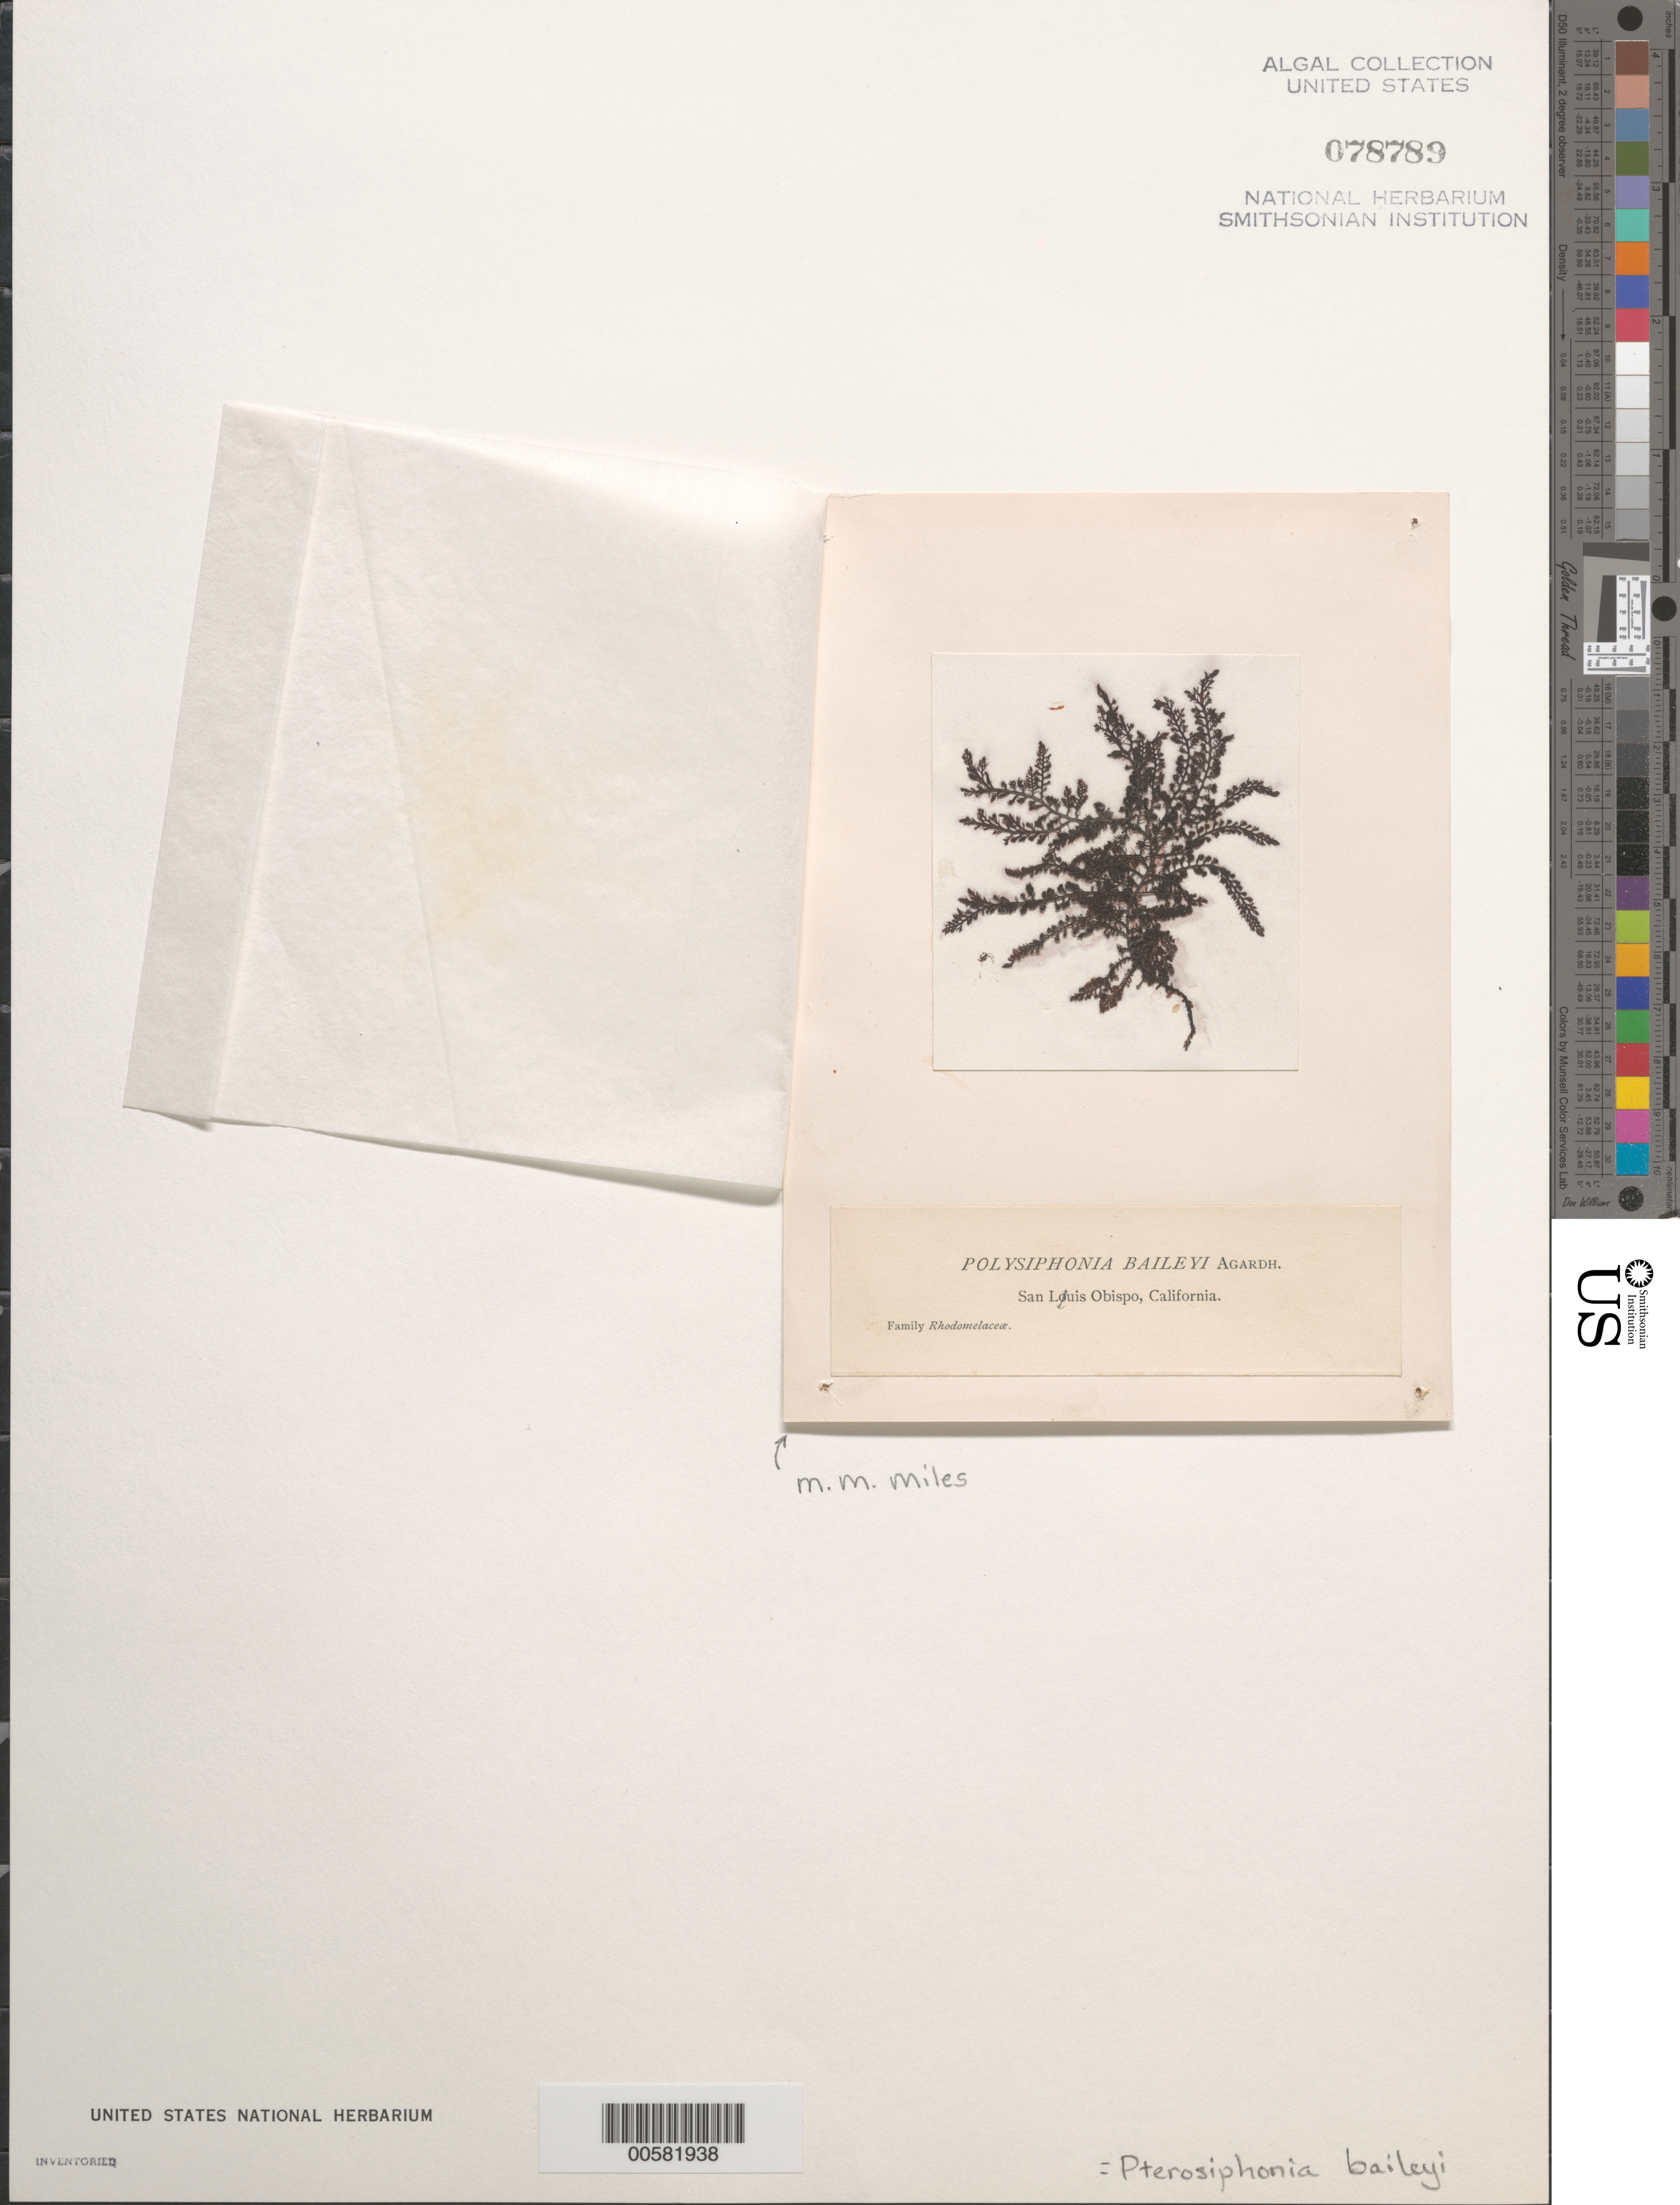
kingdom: Plantae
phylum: Rhodophyta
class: Florideophyceae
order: Ceramiales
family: Rhodomelaceae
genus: Symphyocladiella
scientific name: Symphyocladiella baileyi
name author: (Harvey) D.E.Bustamante et al.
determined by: Algae name updating Project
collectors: M. Miles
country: United States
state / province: California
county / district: San Luis Obispo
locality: San Luis Obispo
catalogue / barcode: US 78789